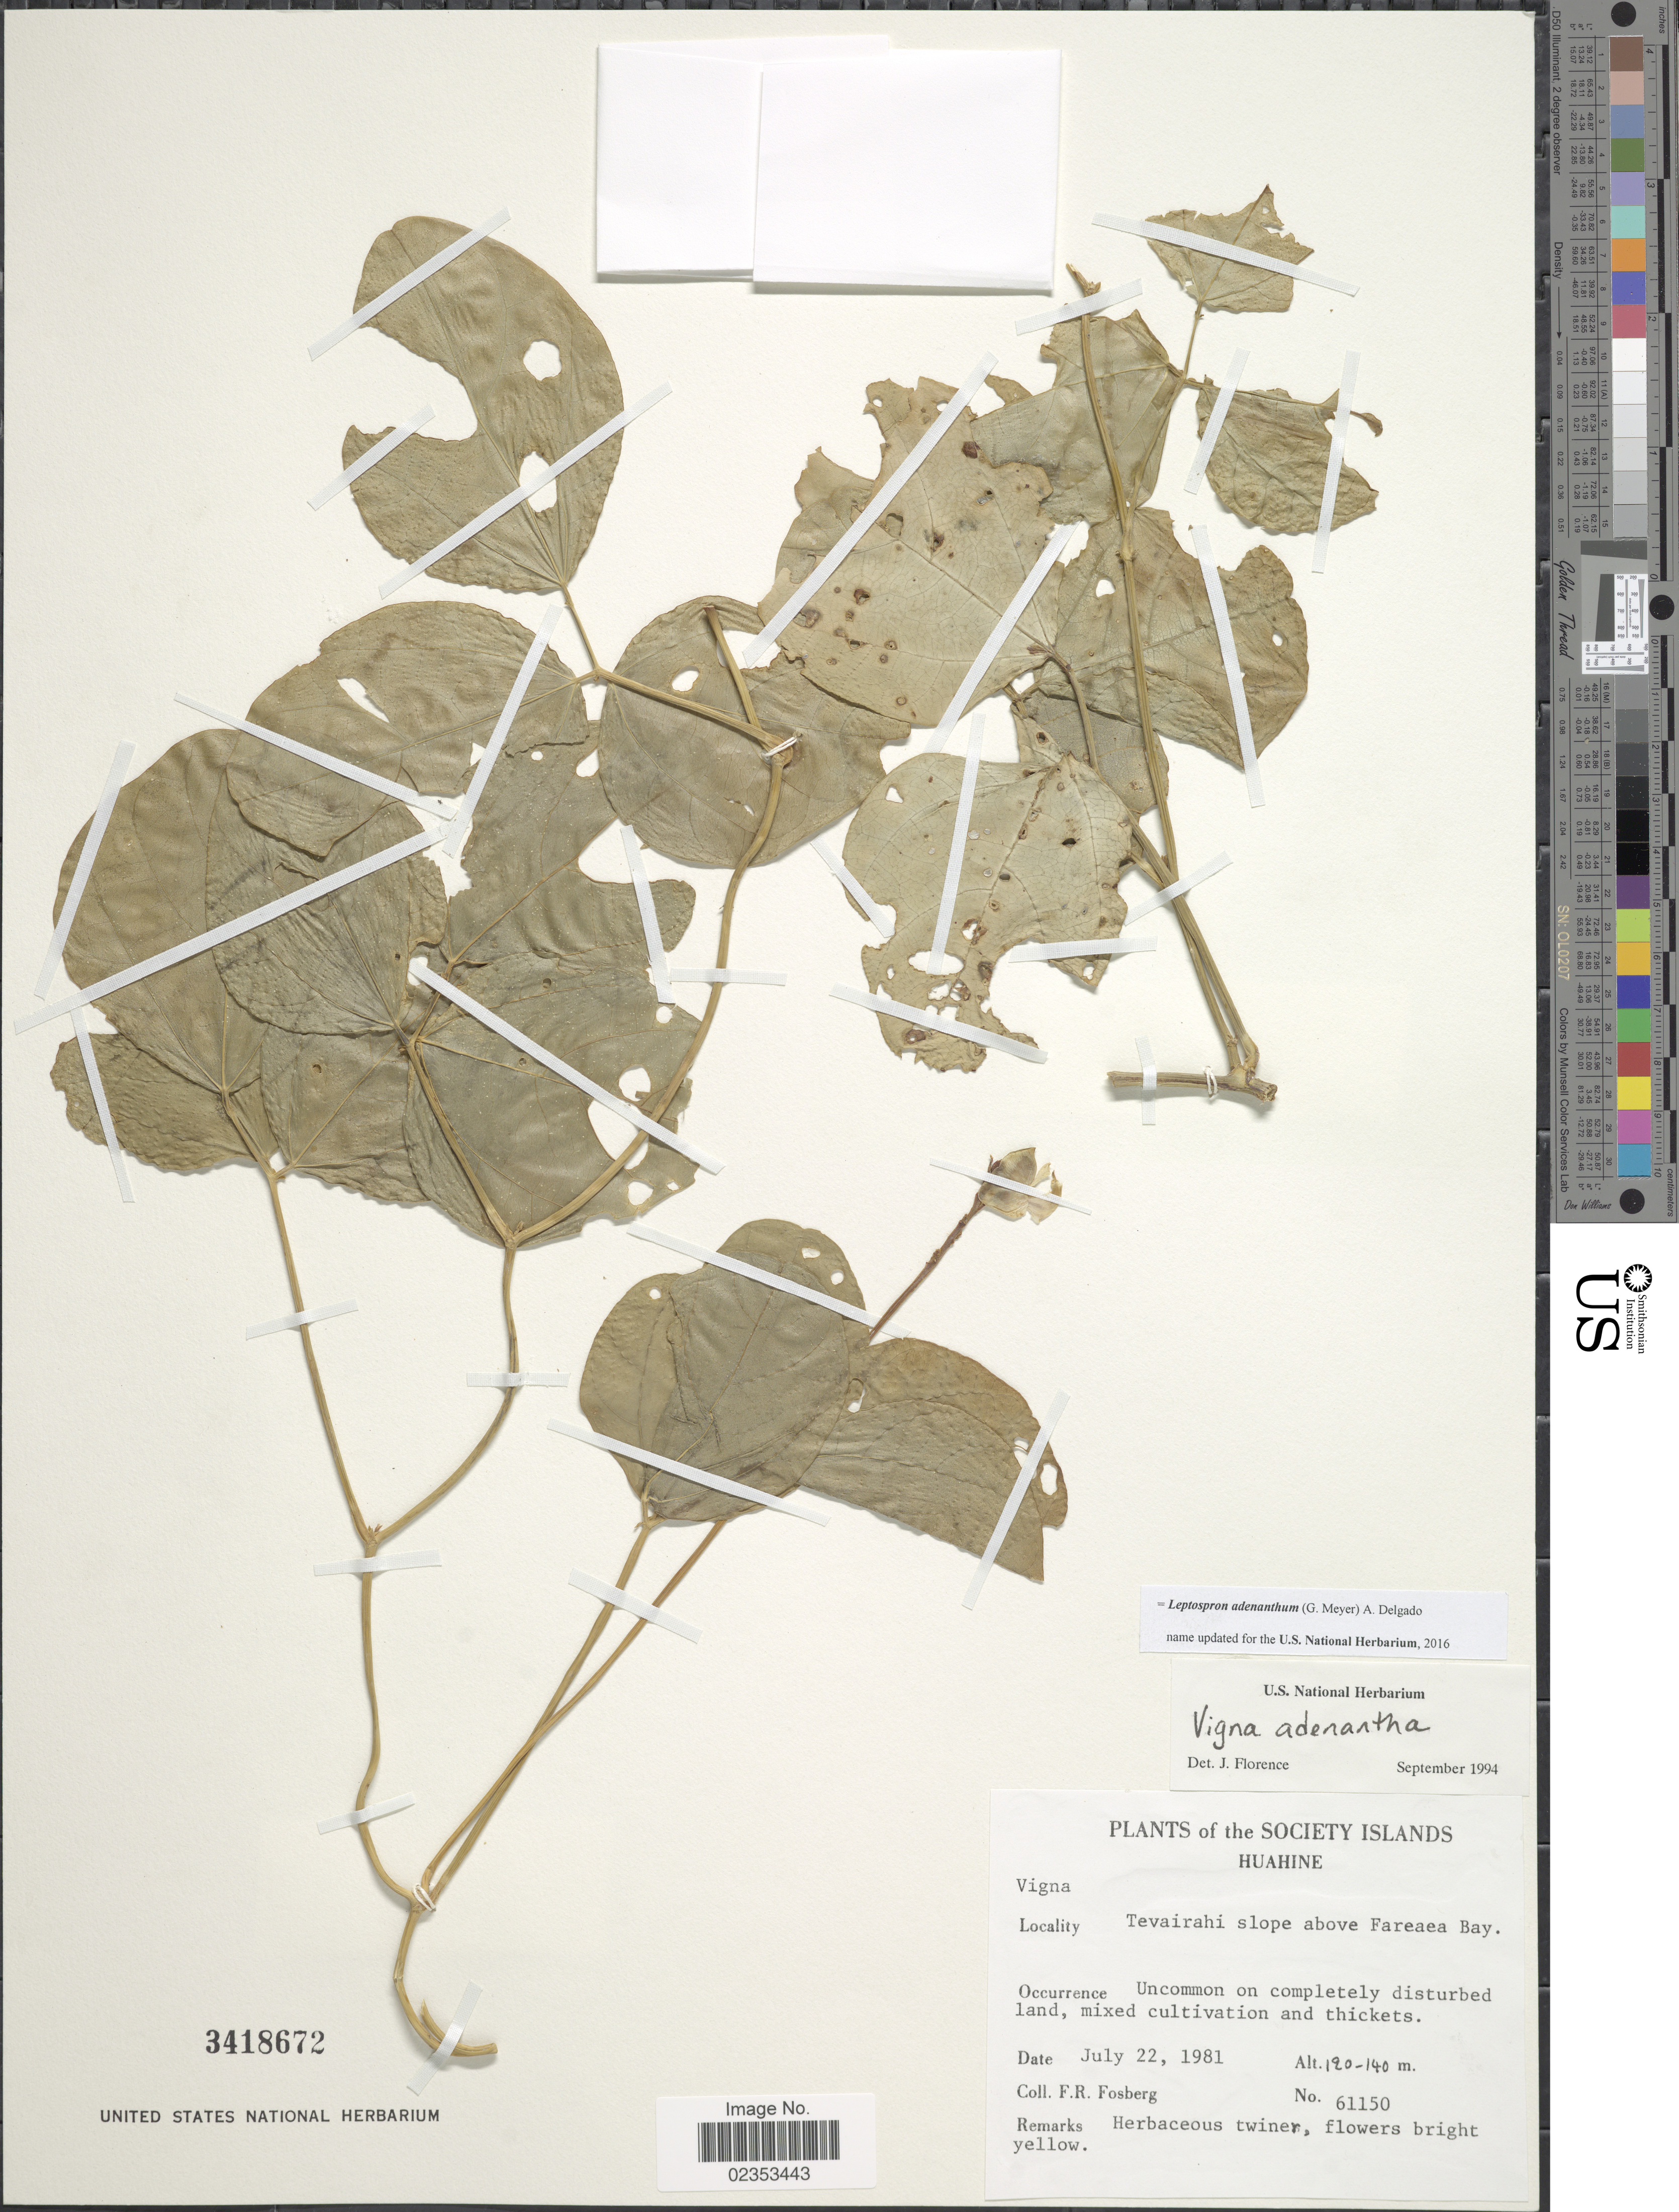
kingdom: Plantae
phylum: Tracheophyta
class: Magnoliopsida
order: Fabales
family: Fabaceae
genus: Leptospron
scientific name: Leptospron adenanthum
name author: (G. Mey.) A. Delgado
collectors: F. R. Fosberg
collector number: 61150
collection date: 1981-07-22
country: French Polynesia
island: Huahine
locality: The Society Islands, Huahine, Tevairahi slope above Fareaea Bay, mixed cultivation and thickets.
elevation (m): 120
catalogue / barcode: US 3418672